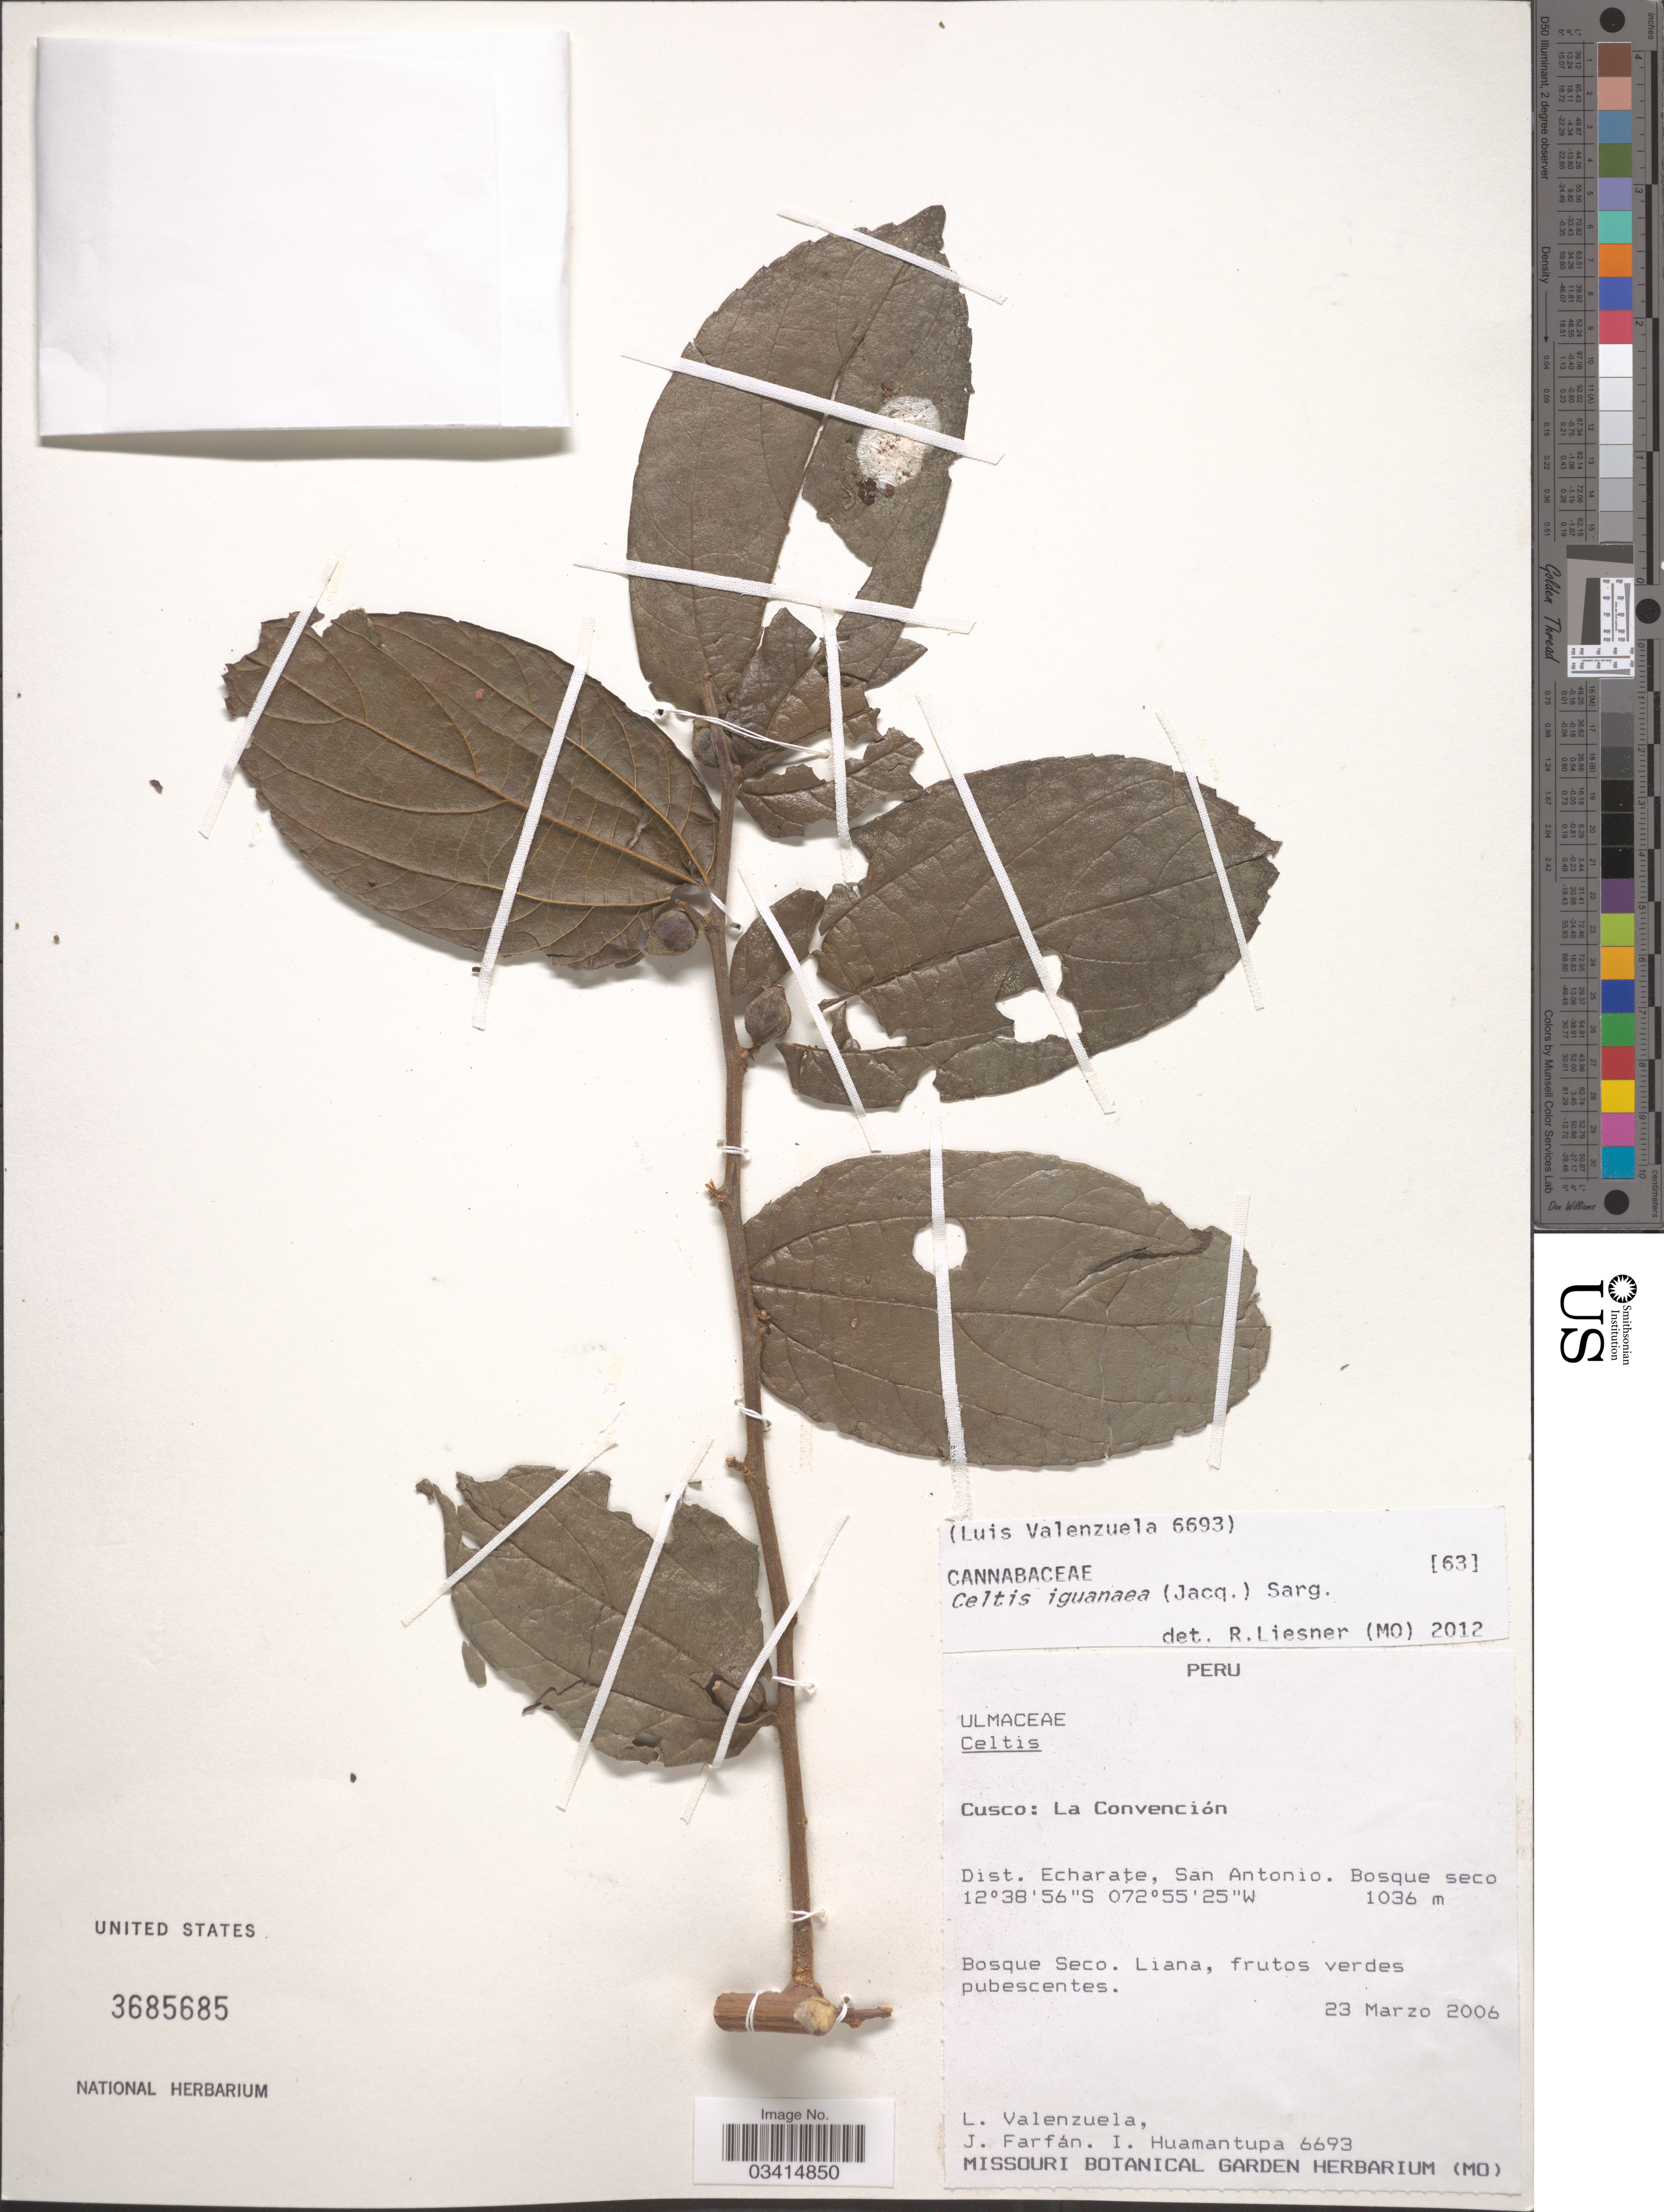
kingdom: Plantae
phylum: Tracheophyta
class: Magnoliopsida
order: Rosales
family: Cannabaceae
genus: Celtis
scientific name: Celtis iguanaea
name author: (Jacq.) Sarg.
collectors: L. Valenzuela, J. Farfán & I. Huamantupa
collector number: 6693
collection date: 2006-03-23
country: Peru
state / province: Cusco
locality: La Convención. Dist. Echarate, San Antonio.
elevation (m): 1036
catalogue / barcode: US 3685685